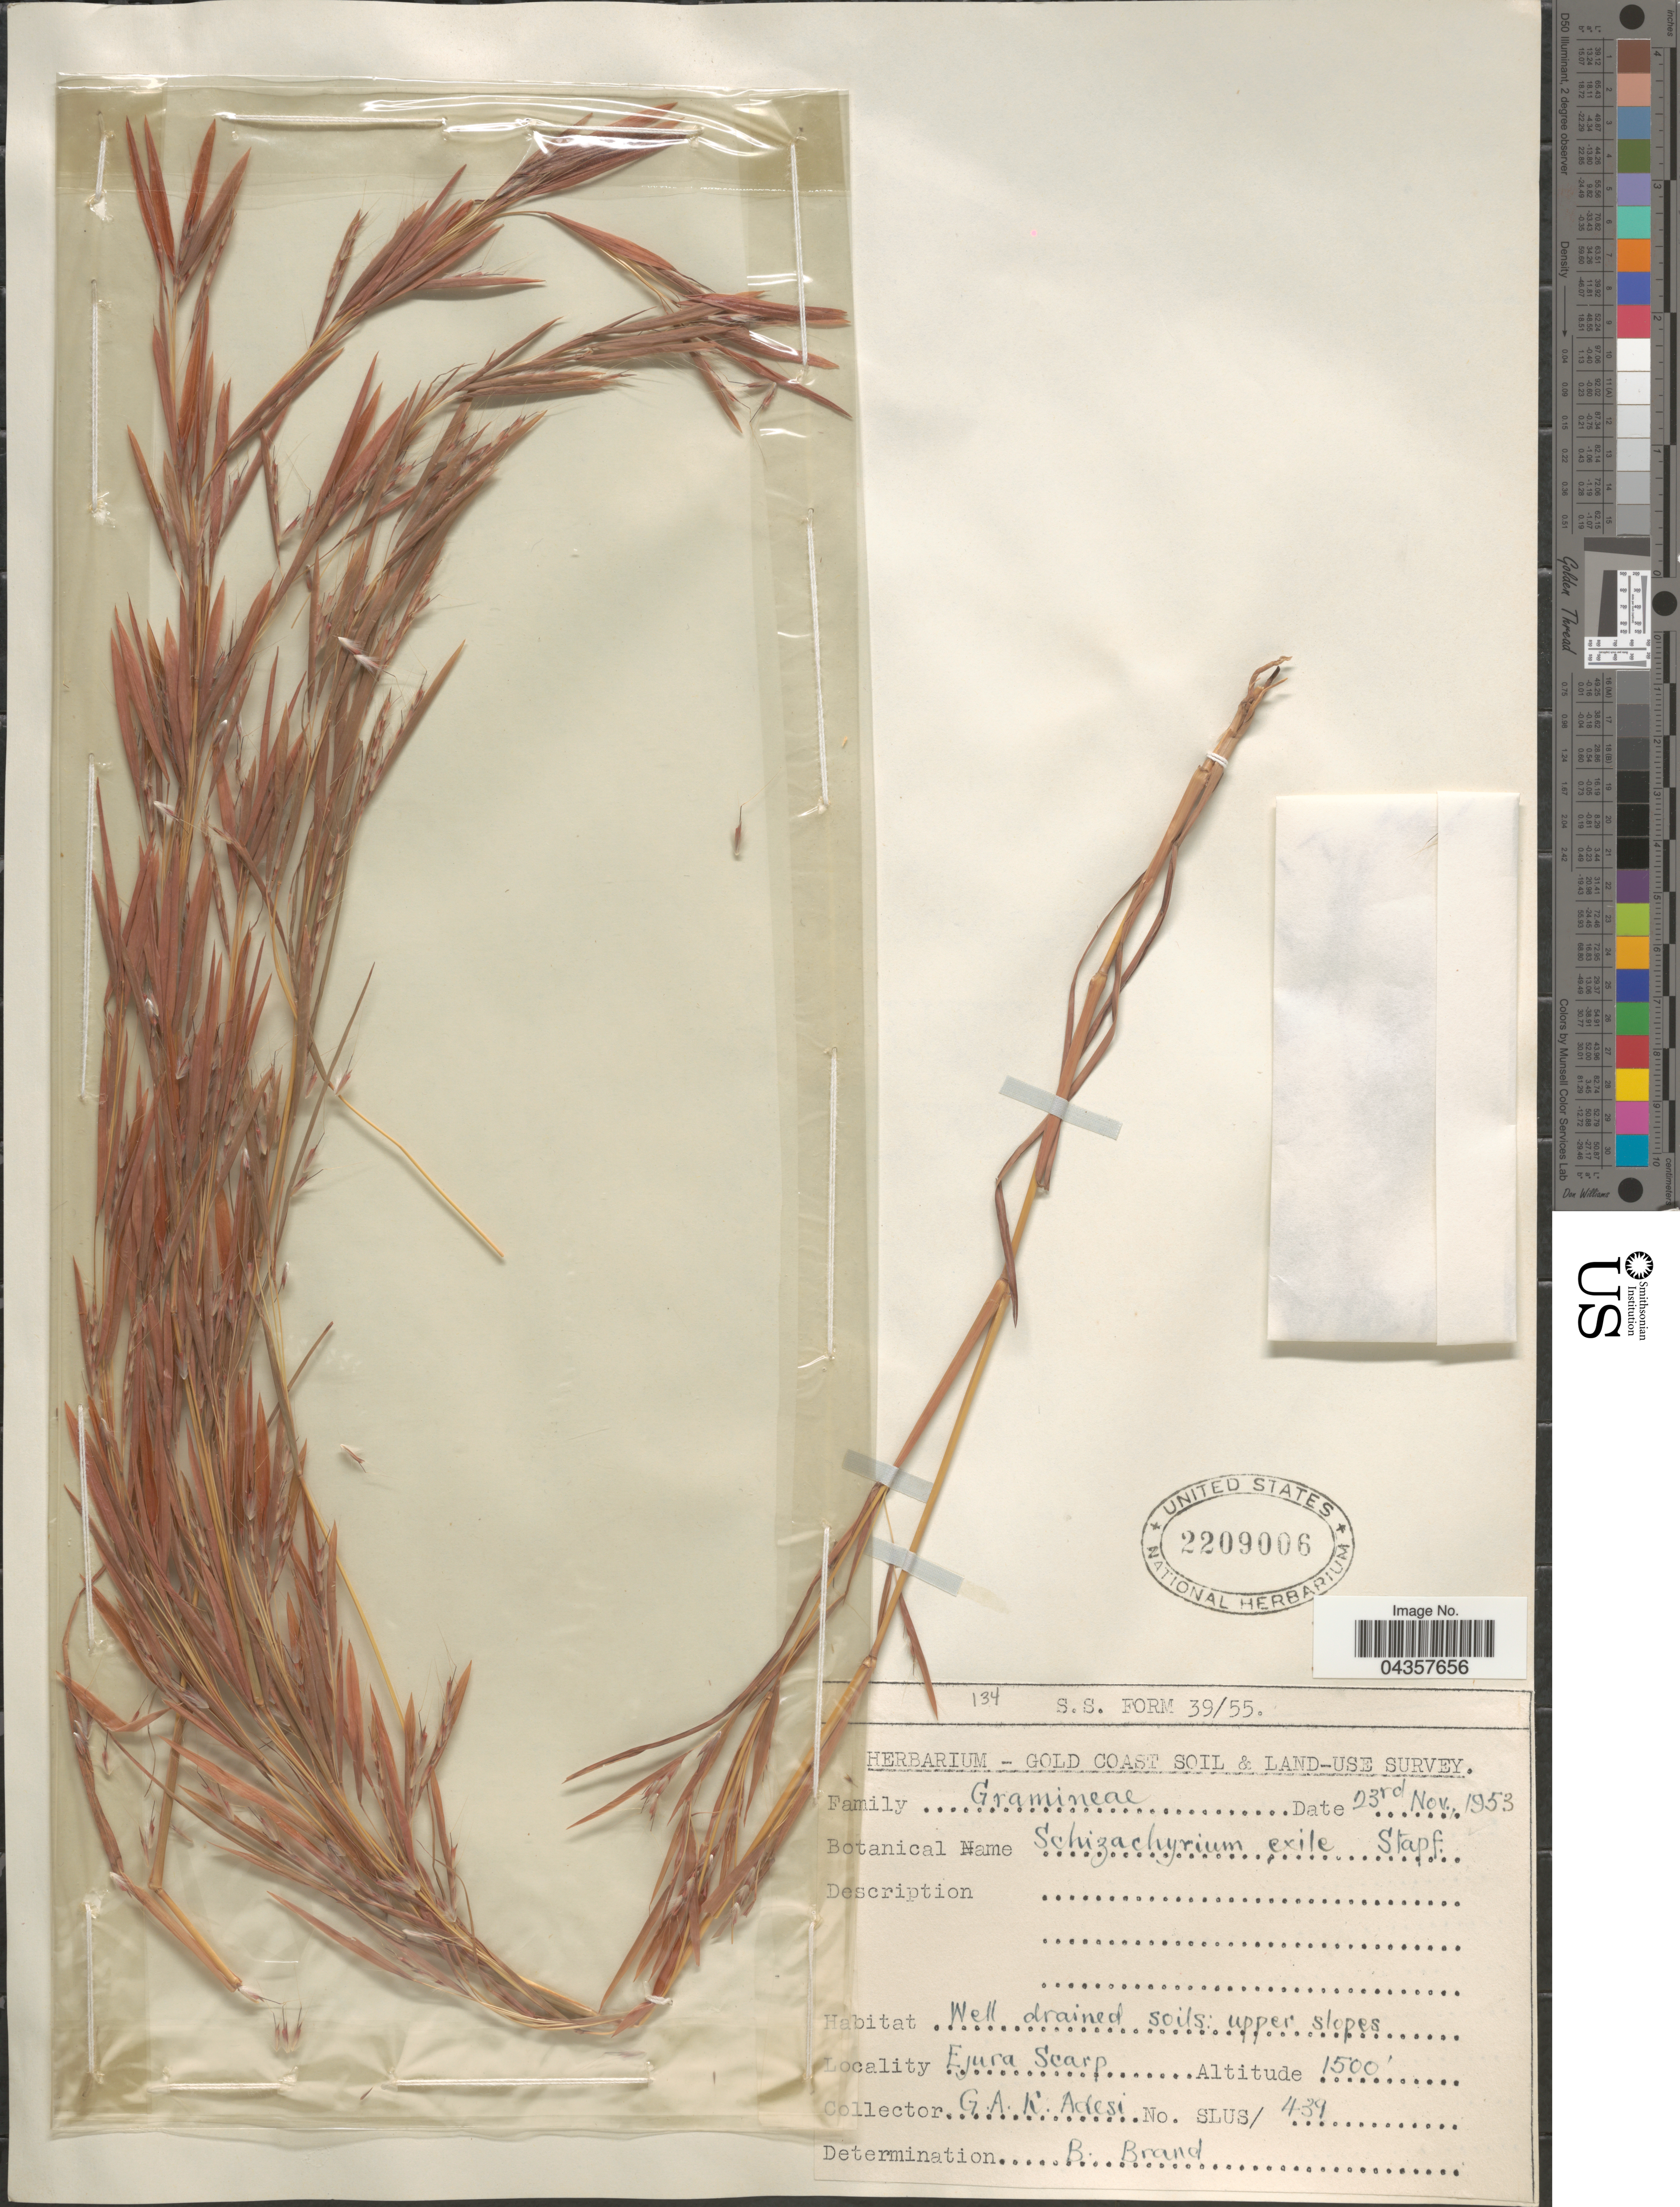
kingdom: Plantae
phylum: Tracheophyta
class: Liliopsida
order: Poales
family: Poaceae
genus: Schizachyrium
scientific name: Schizachyrium exile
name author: (Hochst.) Pilg.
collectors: G. A. K. Adesi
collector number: SLUS/ 439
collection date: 1953-11-23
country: Ghana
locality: Gold Coast & Land-Use Survey. Ejura Scarp.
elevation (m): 457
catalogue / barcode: US 2209006